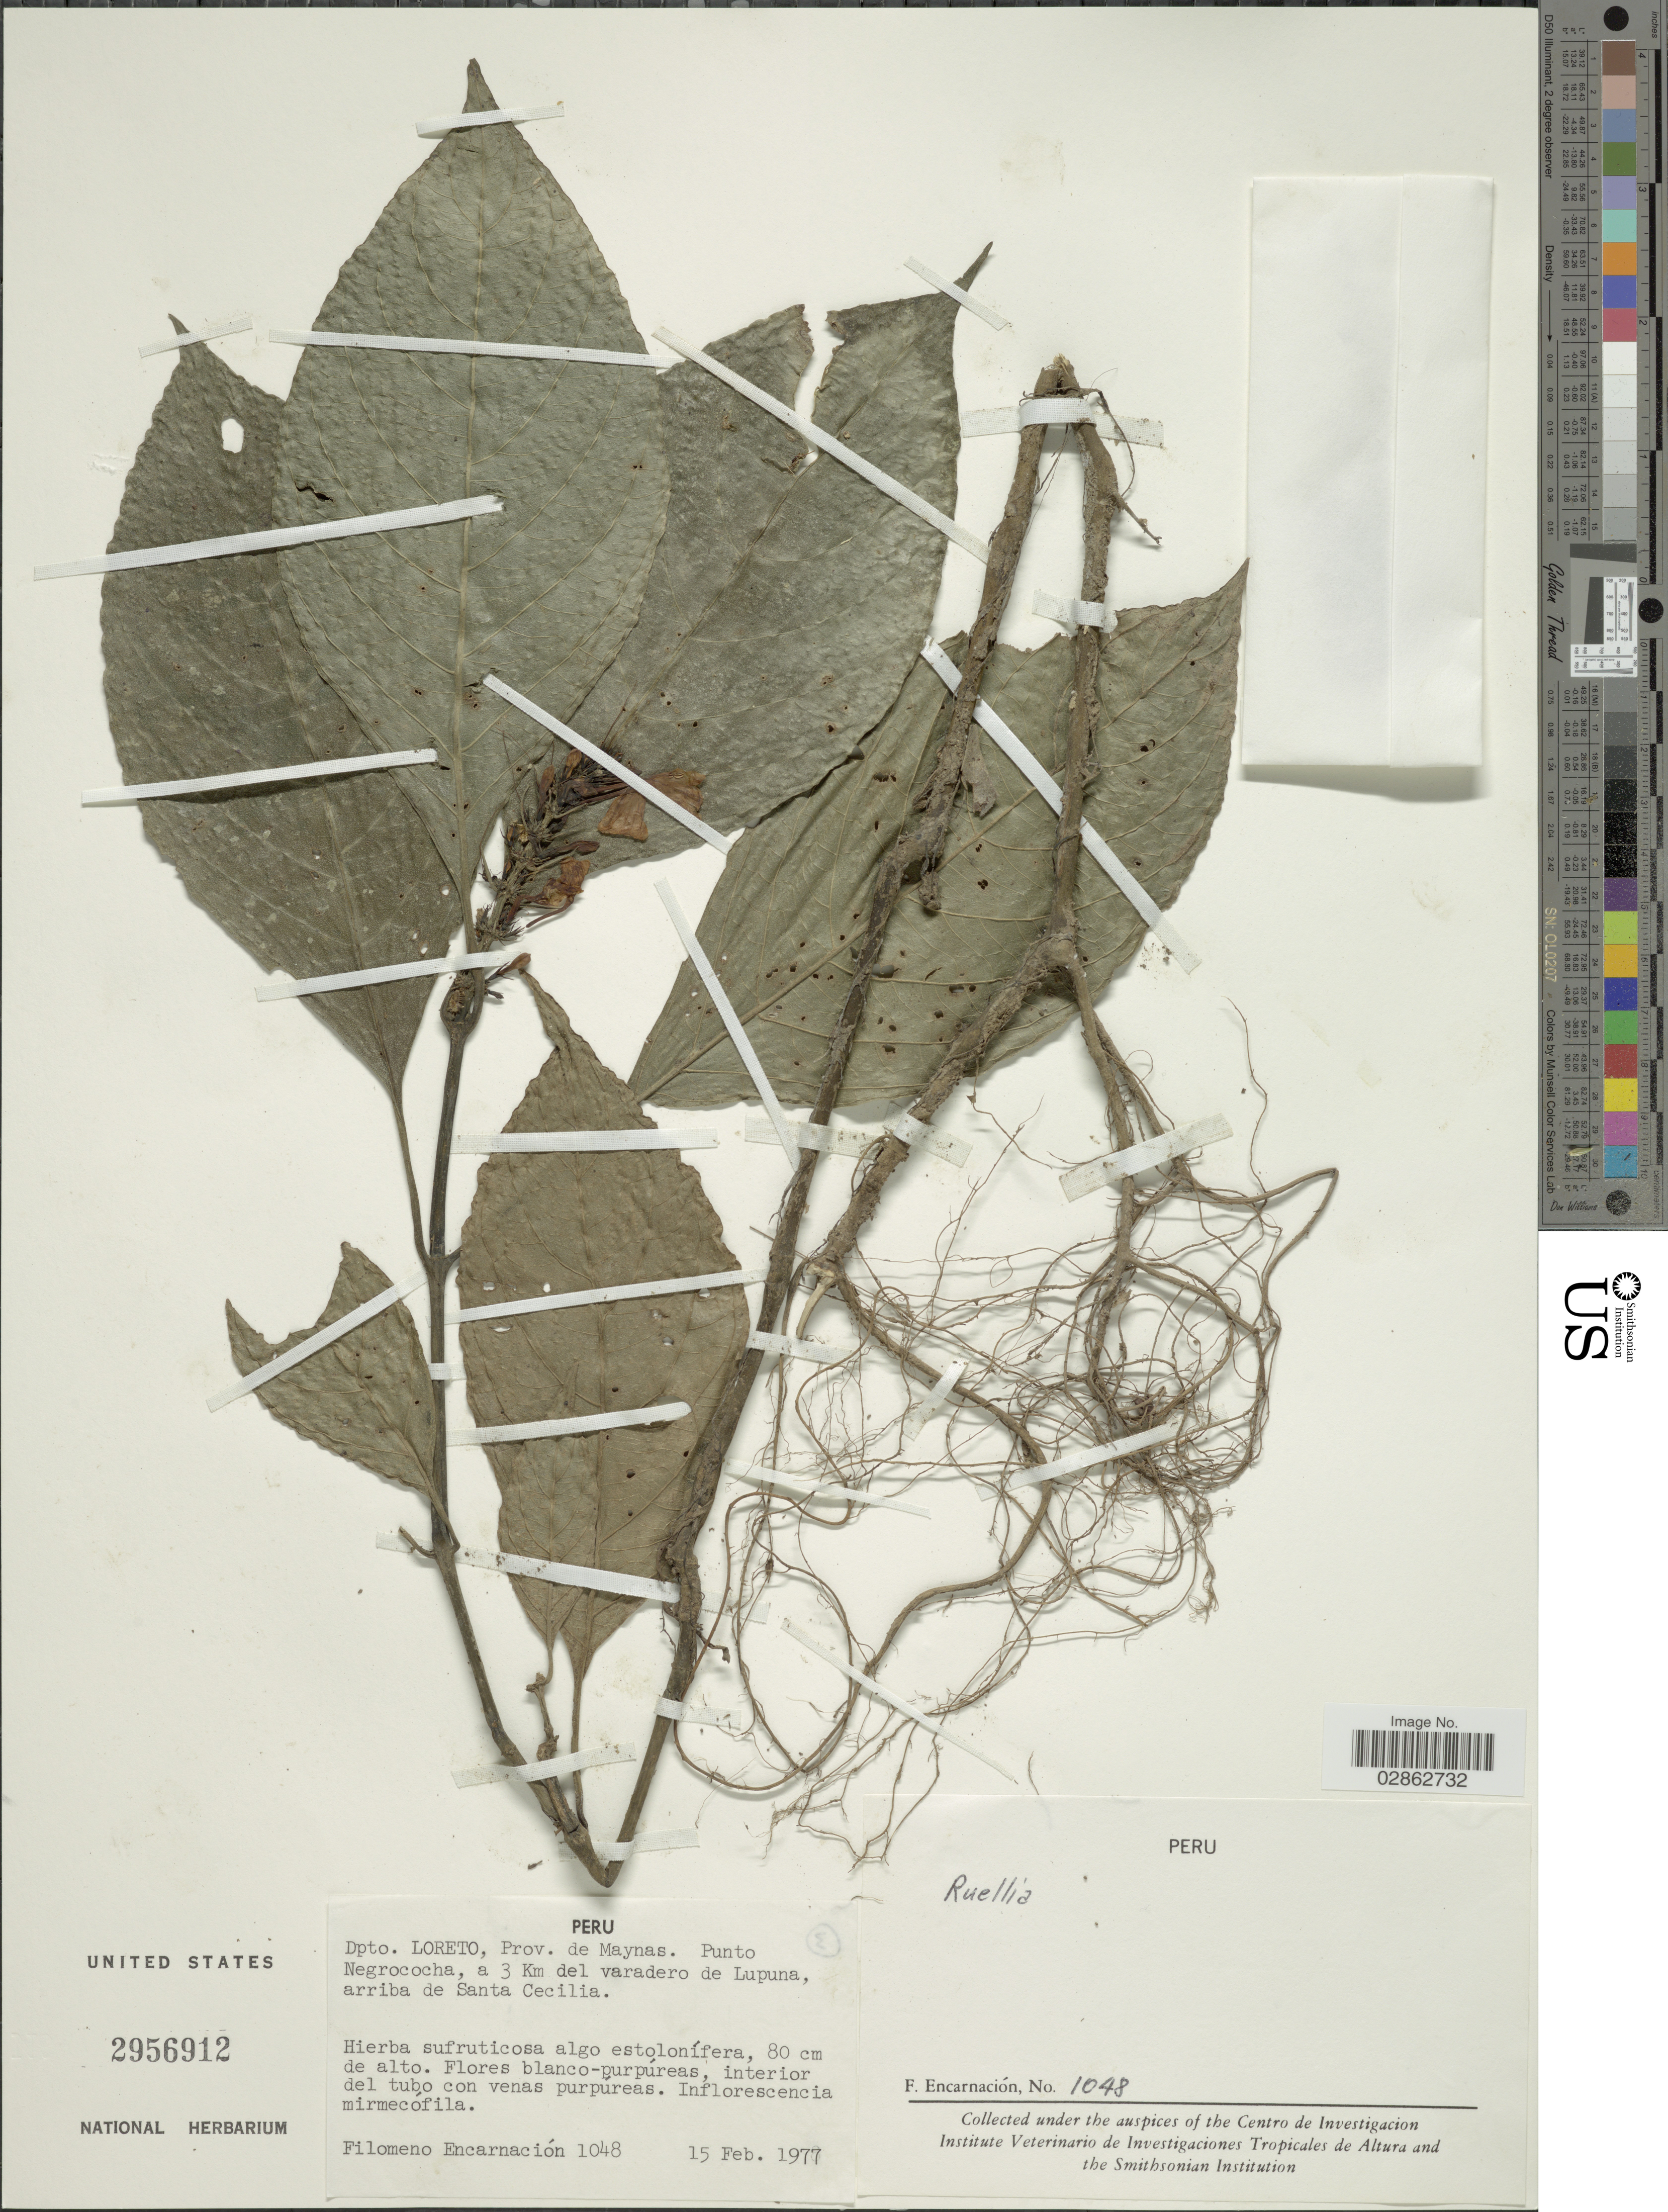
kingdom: Plantae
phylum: Tracheophyta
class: Magnoliopsida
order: Lamiales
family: Acanthaceae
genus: Ruellia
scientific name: Ruellia sp.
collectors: F. Encarnación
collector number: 1048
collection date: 1977-02-15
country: Peru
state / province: Loreto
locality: Dpto. Loreto, Prov. de Maynas. Punto Negrococha, a 3 Km del varadero de Lupuna, arriba de Santa Cecilia.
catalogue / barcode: US 2956912